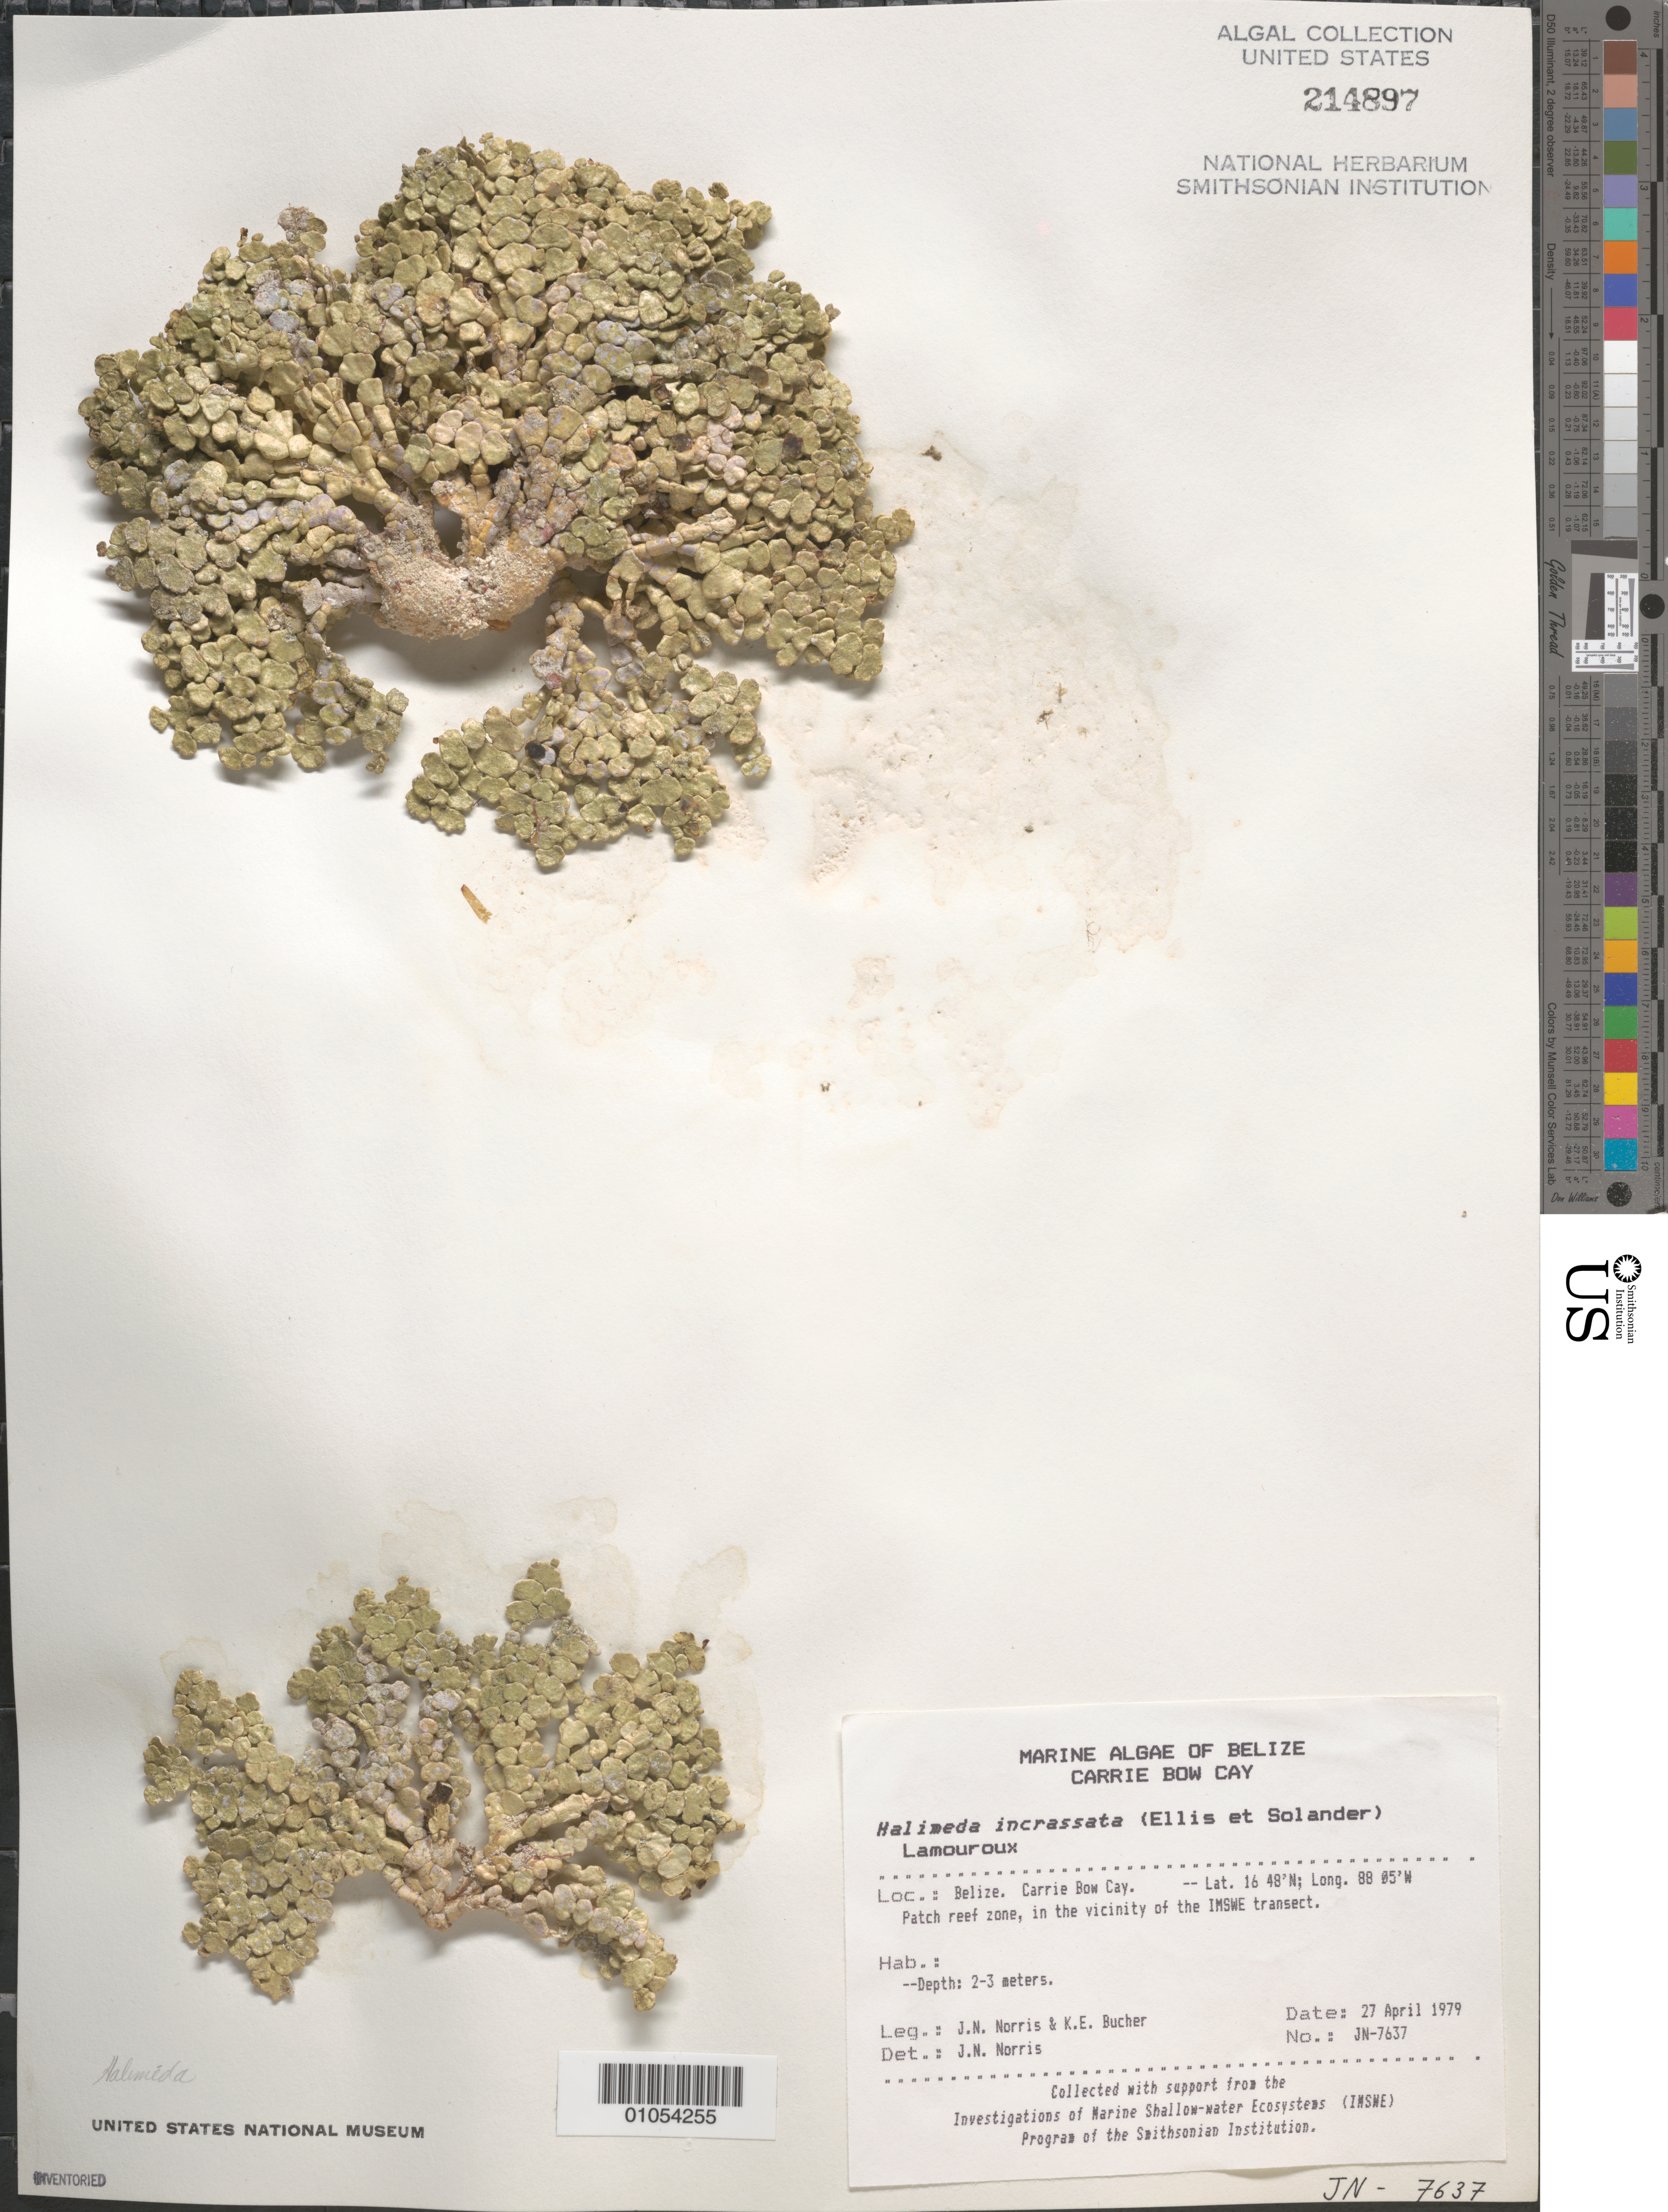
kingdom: Plantae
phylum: Chlorophyta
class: Ulvophyceae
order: Bryopsidales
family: Halimedaceae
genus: Halimeda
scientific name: Halimeda incrassata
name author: (J. Ellis) J.V.Lamouroux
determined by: Norris, James N.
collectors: J. N. Norris & K. E. Bucher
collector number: JN-7637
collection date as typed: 27 Apr 1979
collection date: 1979-04-27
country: Belize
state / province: Stann Creek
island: Carrie Bow Cay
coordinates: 16 48'N, 88 05'W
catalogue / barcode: US 214897